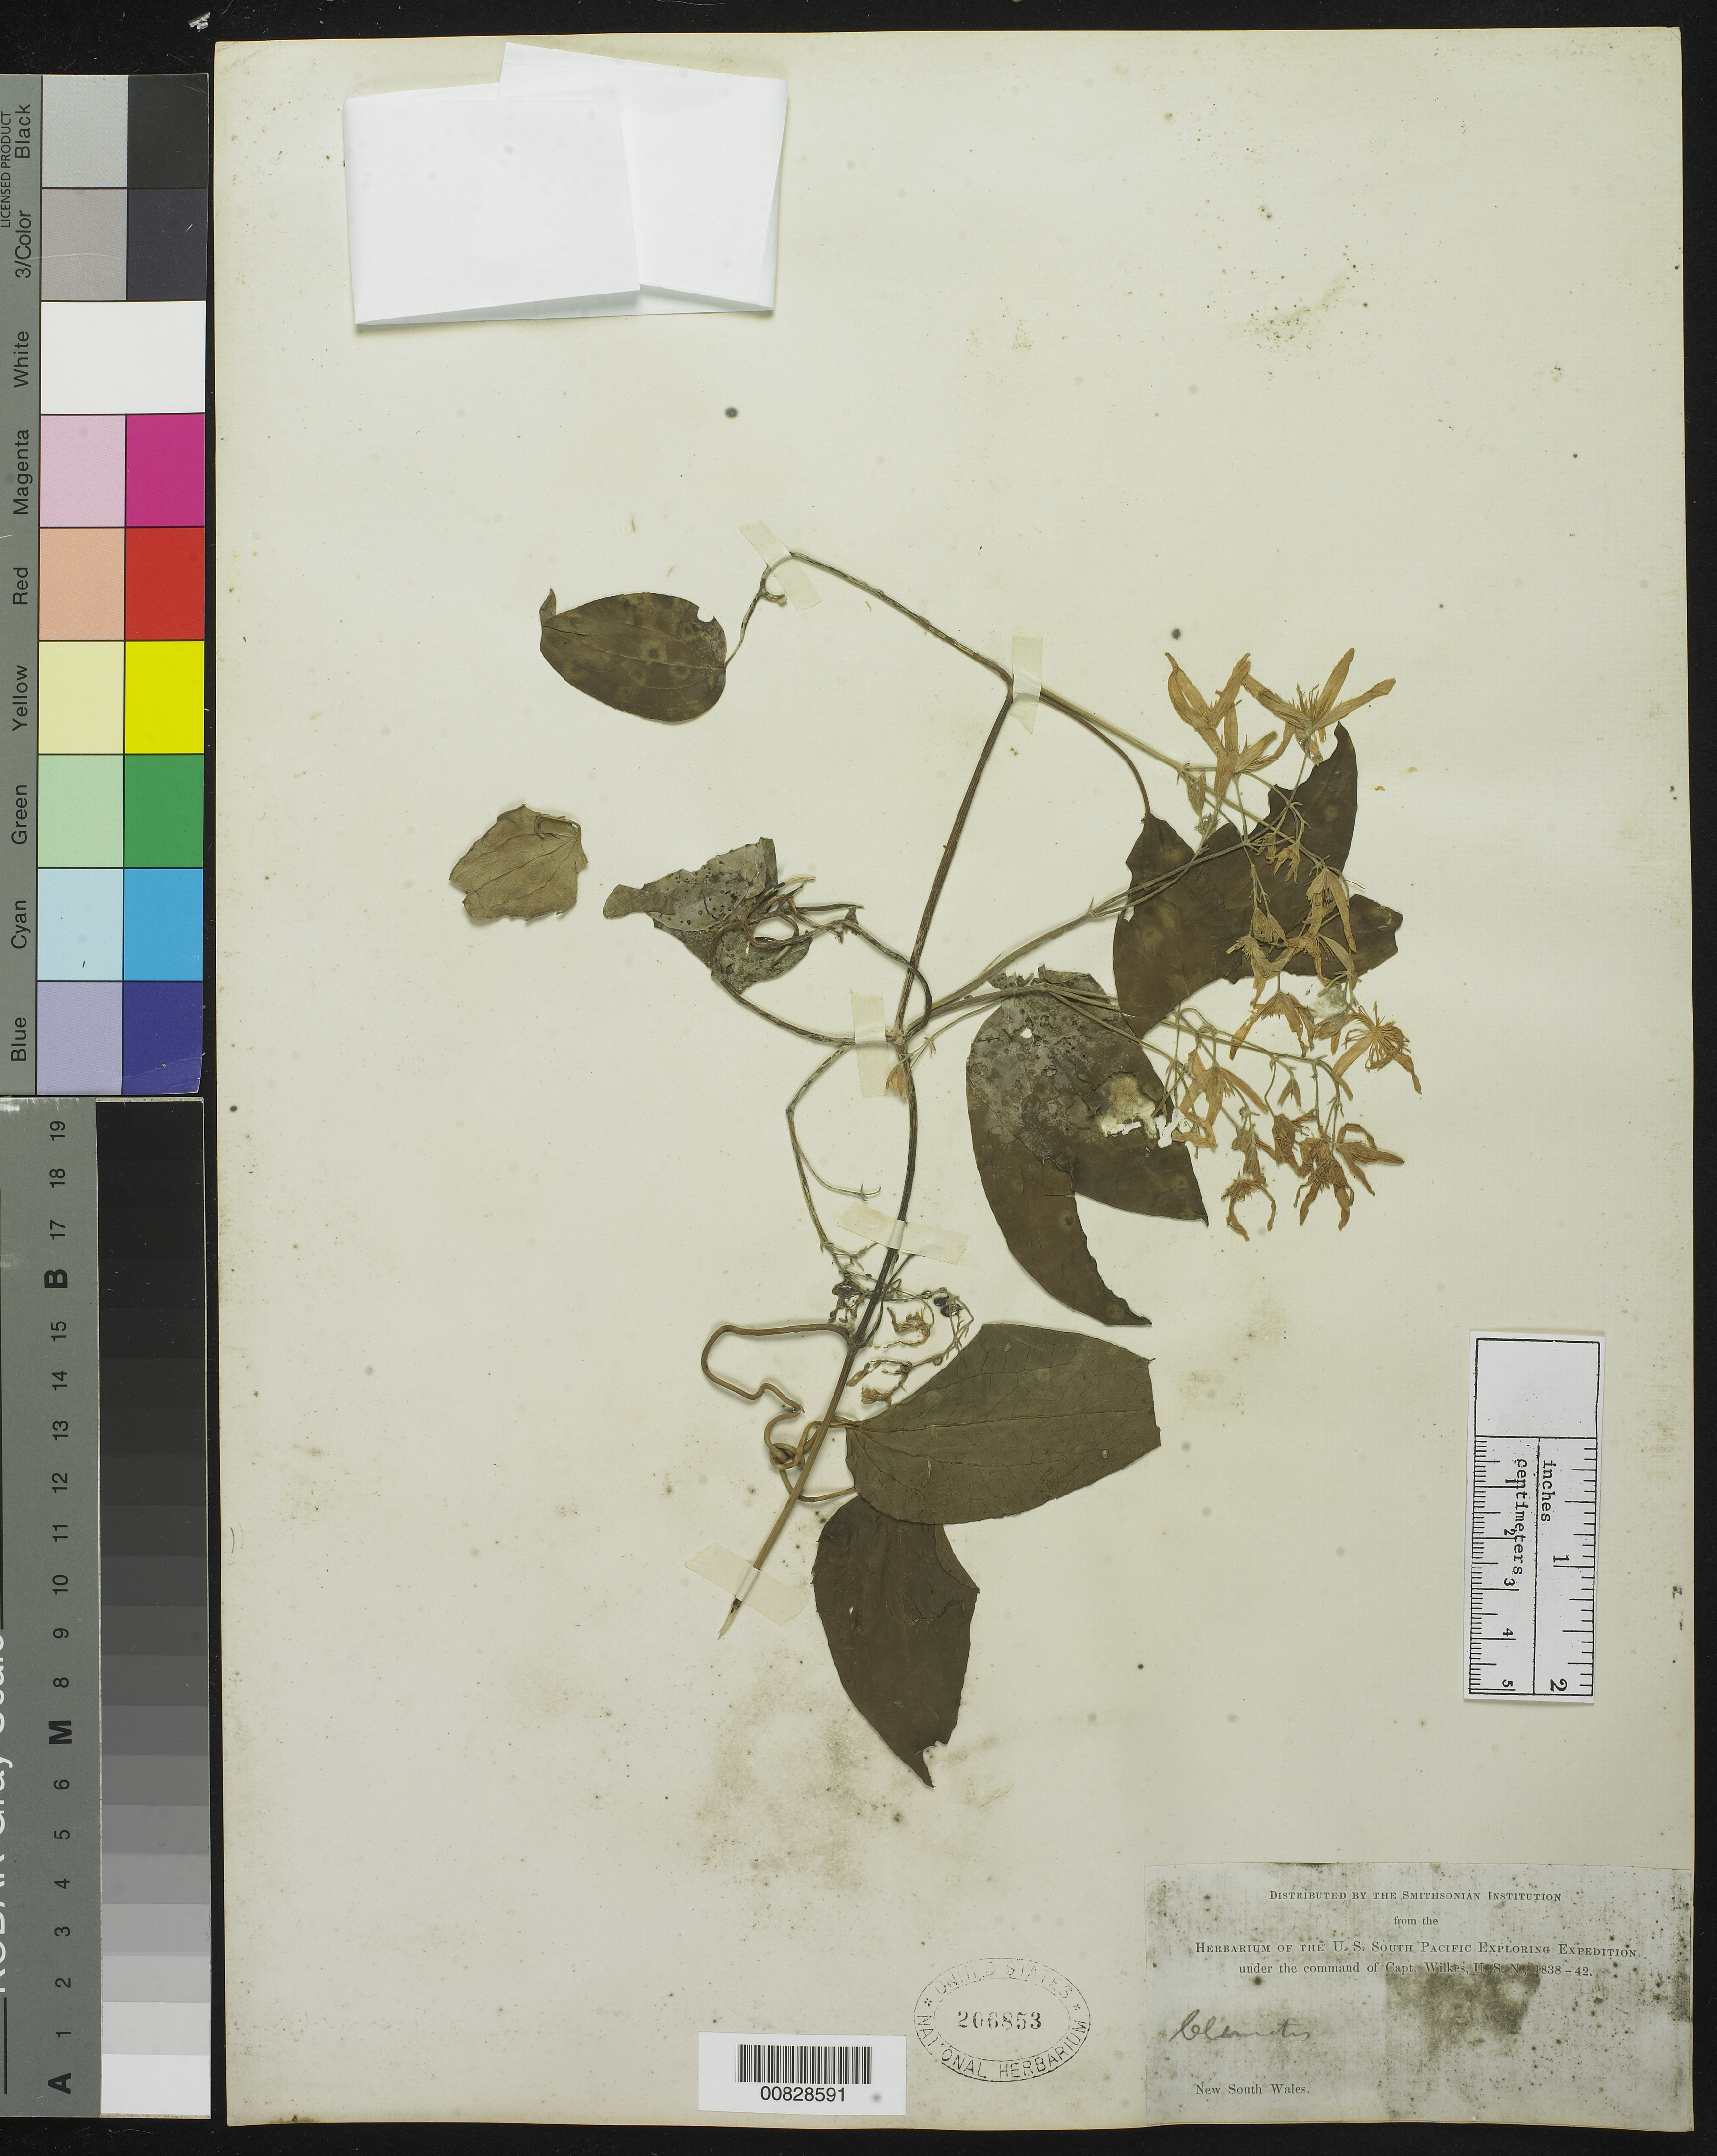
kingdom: Plantae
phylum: Tracheophyta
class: Magnoliopsida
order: Ranunculales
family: Ranunculaceae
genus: Clematis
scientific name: Clematis aristata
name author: R. Br. ex Ker Gawl.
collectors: Wilkes Explor. Exped.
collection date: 1838/1842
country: Australia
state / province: New South Wales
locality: New South Wales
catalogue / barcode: US 206853